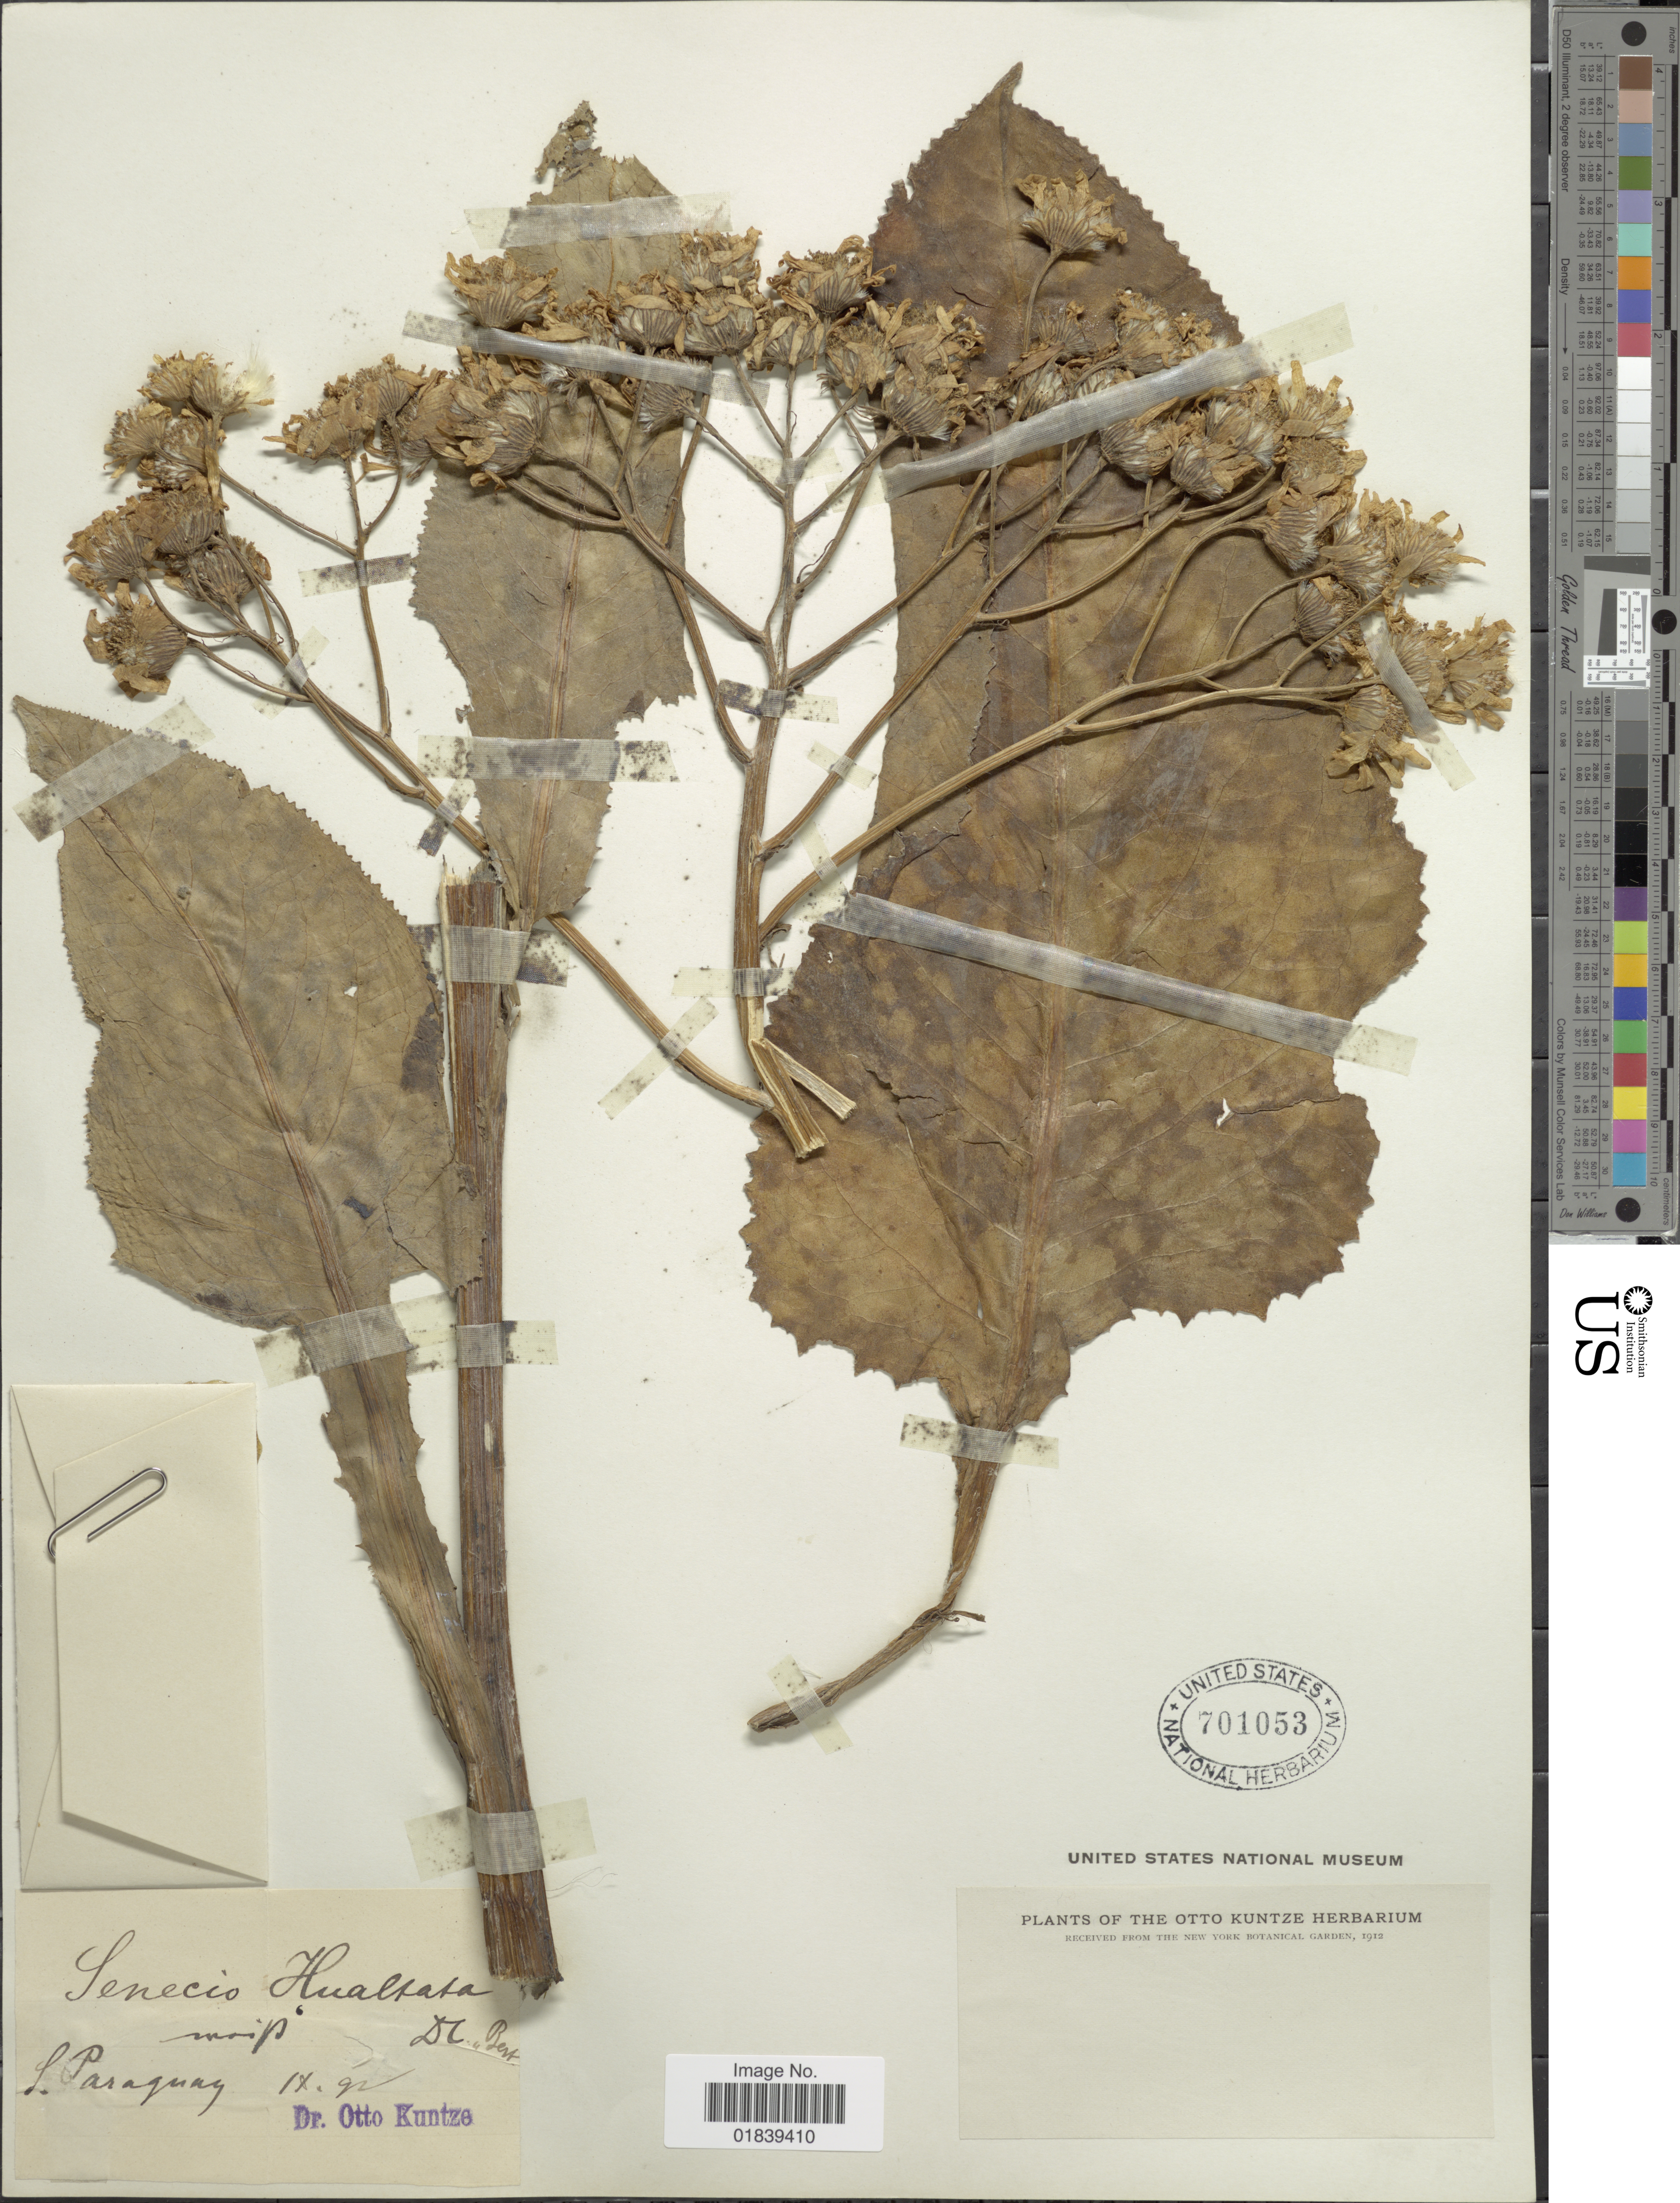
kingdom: Plantae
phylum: Tracheophyta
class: Magnoliopsida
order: Asterales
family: Asteraceae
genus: Senecio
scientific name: Senecio paraguariensis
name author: Mattf.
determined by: Salomon, Luciana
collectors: C.E.O. Kuntze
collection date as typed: Transcribed d/m/y: /9/92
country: Paraguay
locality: S. Paraguay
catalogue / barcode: US 701053